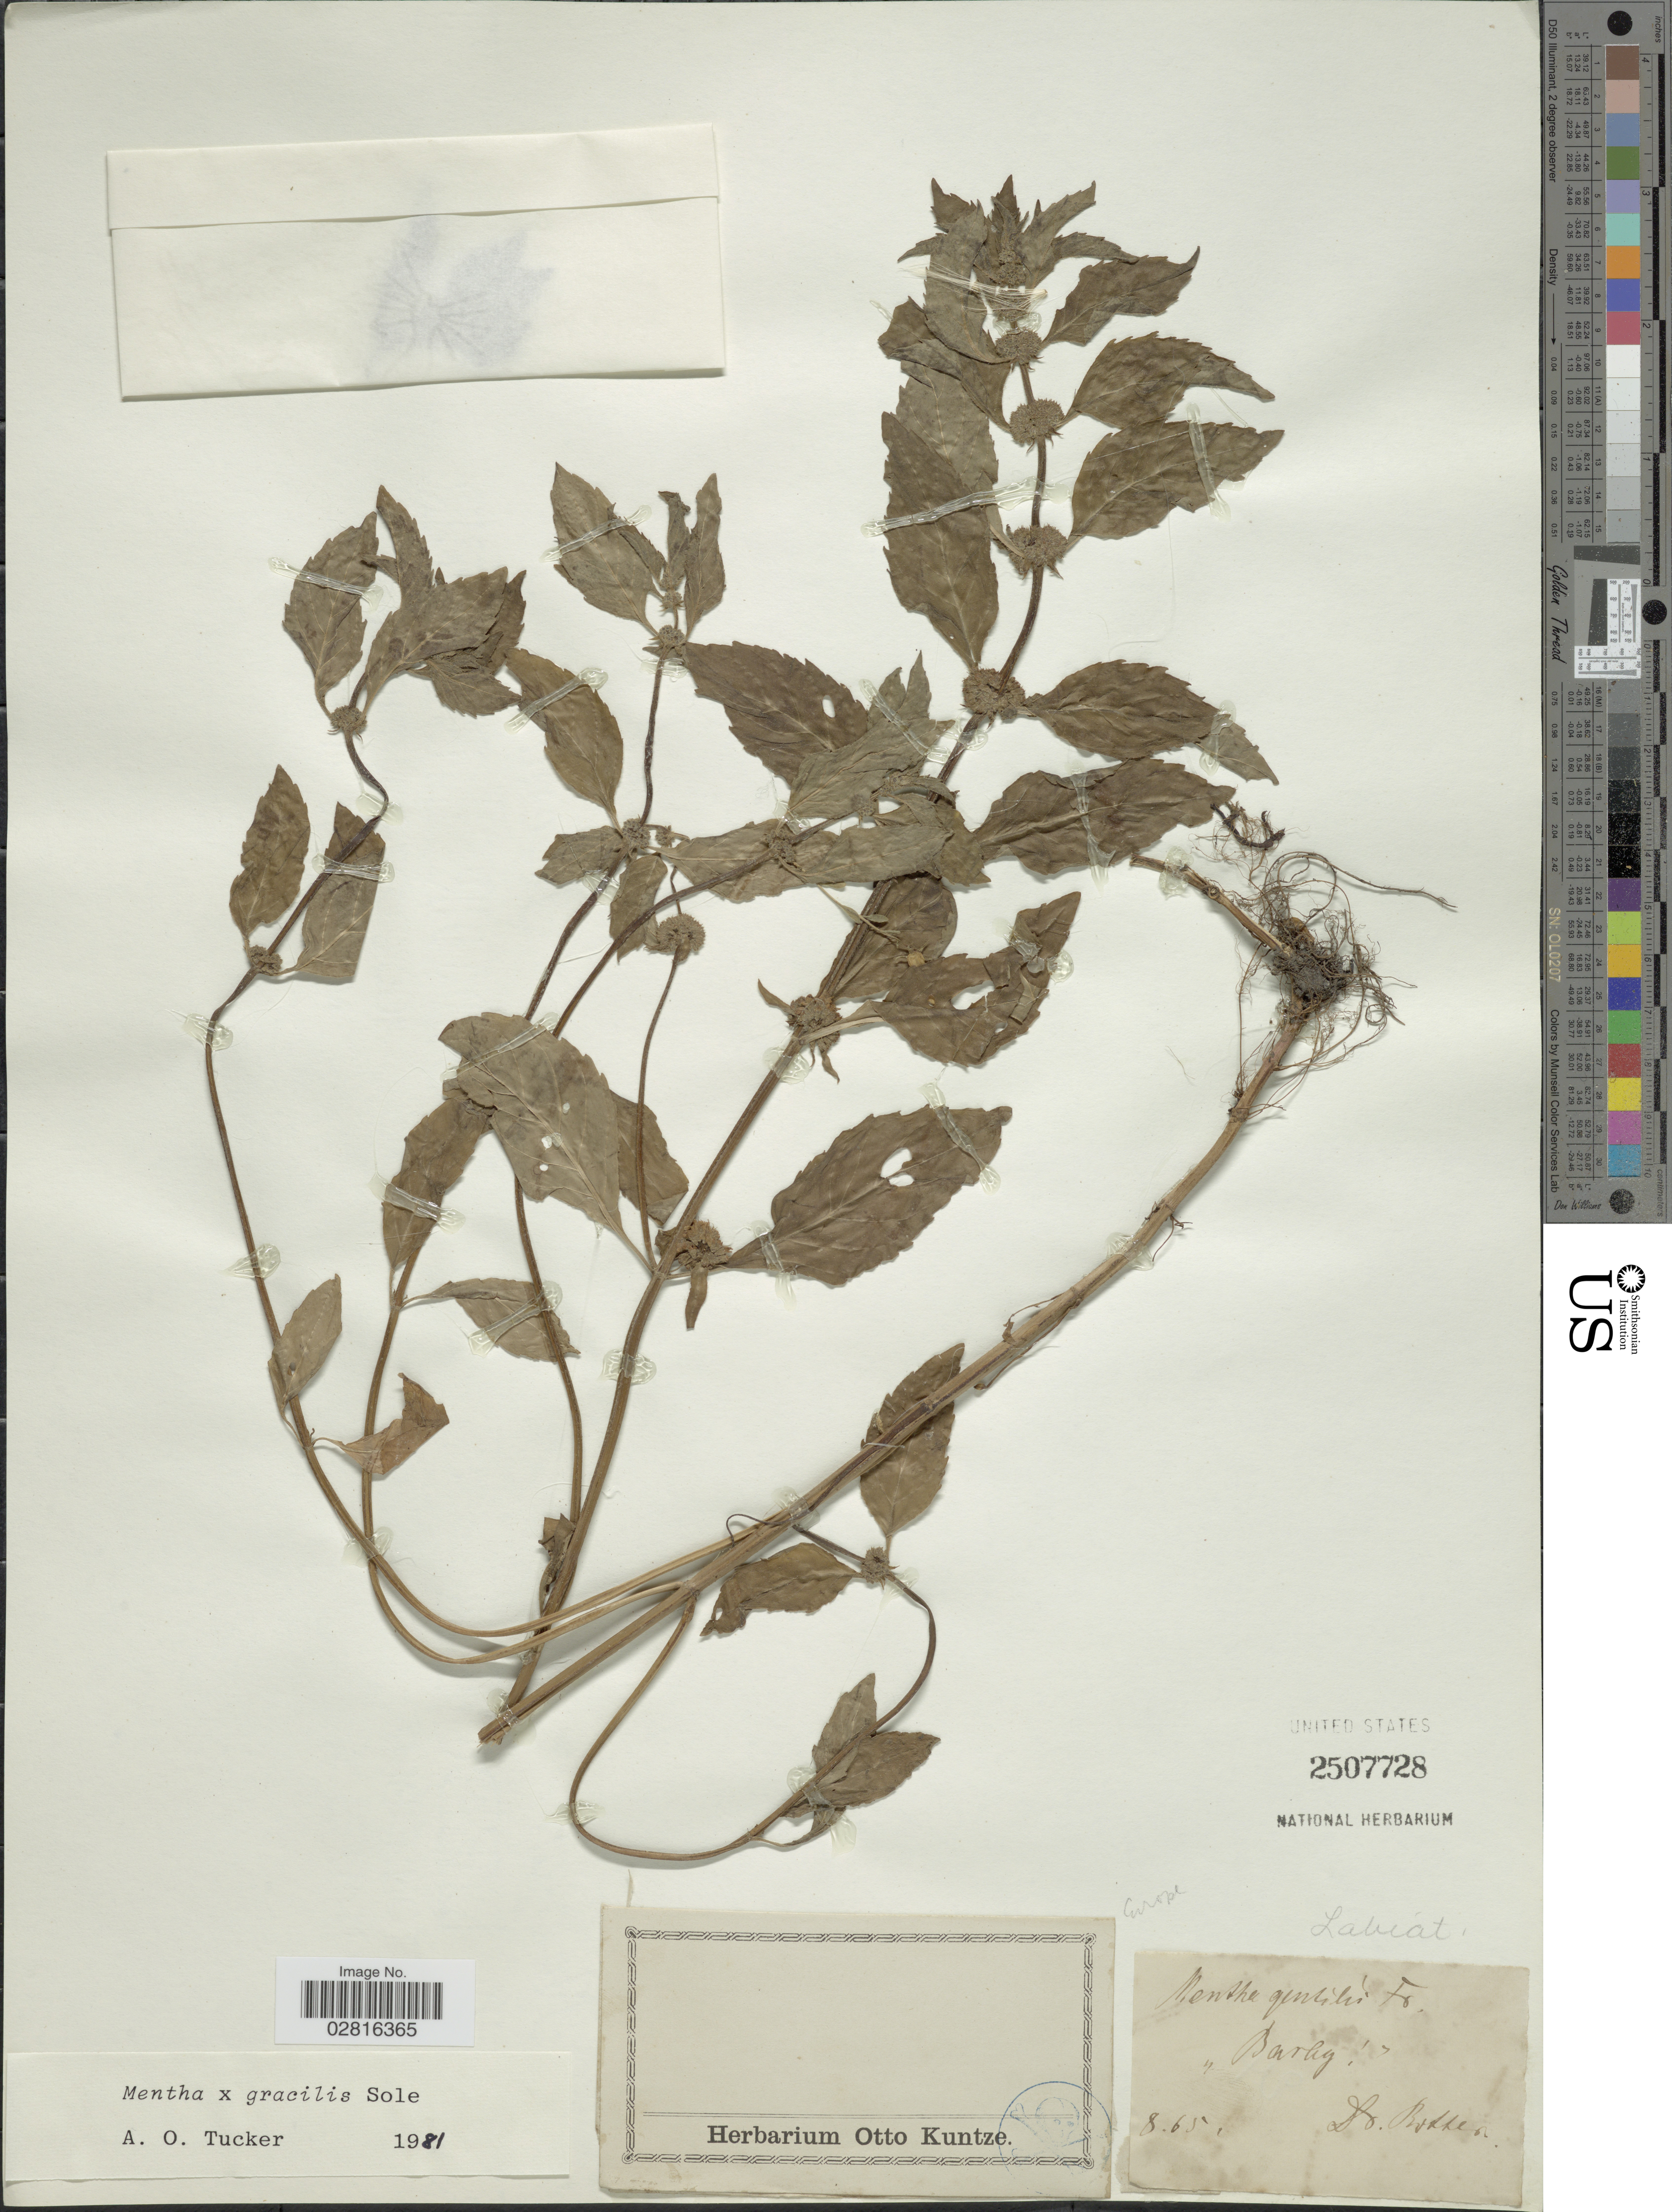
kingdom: Plantae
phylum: Tracheophyta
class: Magnoliopsida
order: Lamiales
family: Lamiaceae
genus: Mentha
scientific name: Mentha x gracilis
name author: Sole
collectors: -. Botteri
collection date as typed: Transcribed d/m/y: /8/65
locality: Europe. "Barhg" [unsure placement]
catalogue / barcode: US 2507728